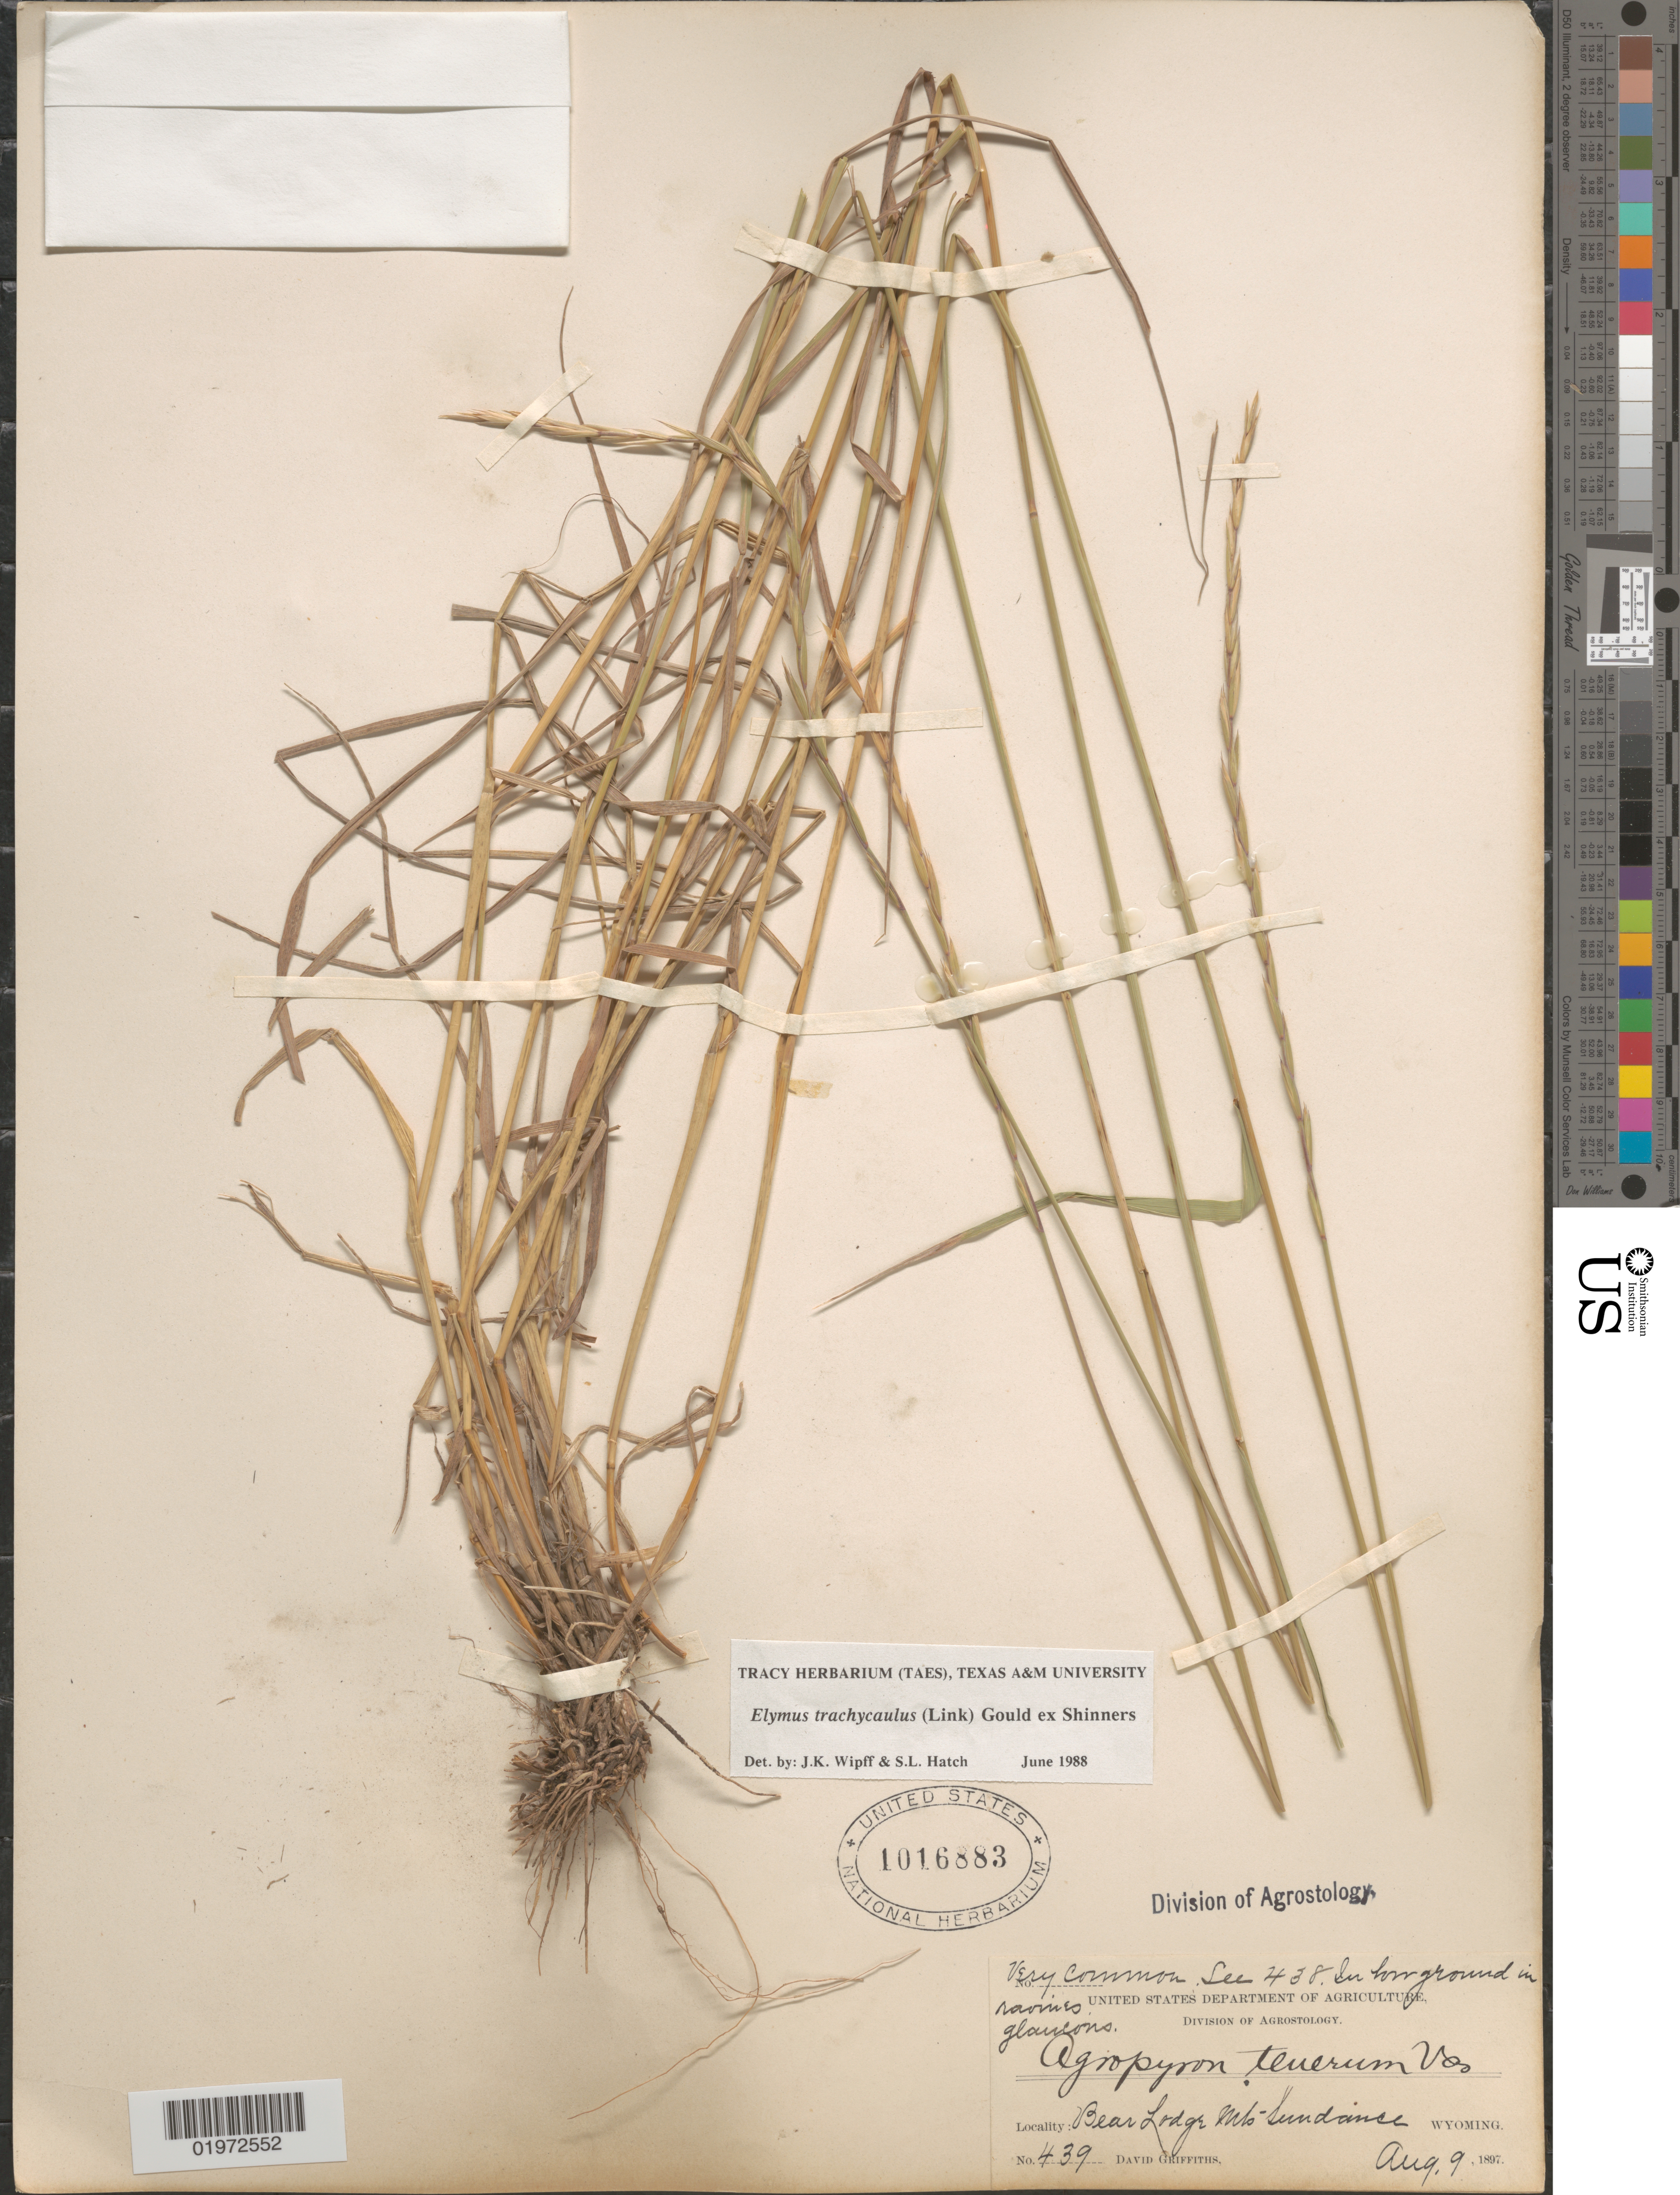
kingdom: Plantae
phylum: Tracheophyta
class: Liliopsida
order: Poales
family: Poaceae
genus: Elymus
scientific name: Elymus trachycaulus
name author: (Link) Gould ex Shinners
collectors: D. Griffiths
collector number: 439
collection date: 1897-08-09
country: United States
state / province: Wyoming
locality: Very common. In low ground in ravines. Bear Lodge Mts Sundance.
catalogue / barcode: US 1016883